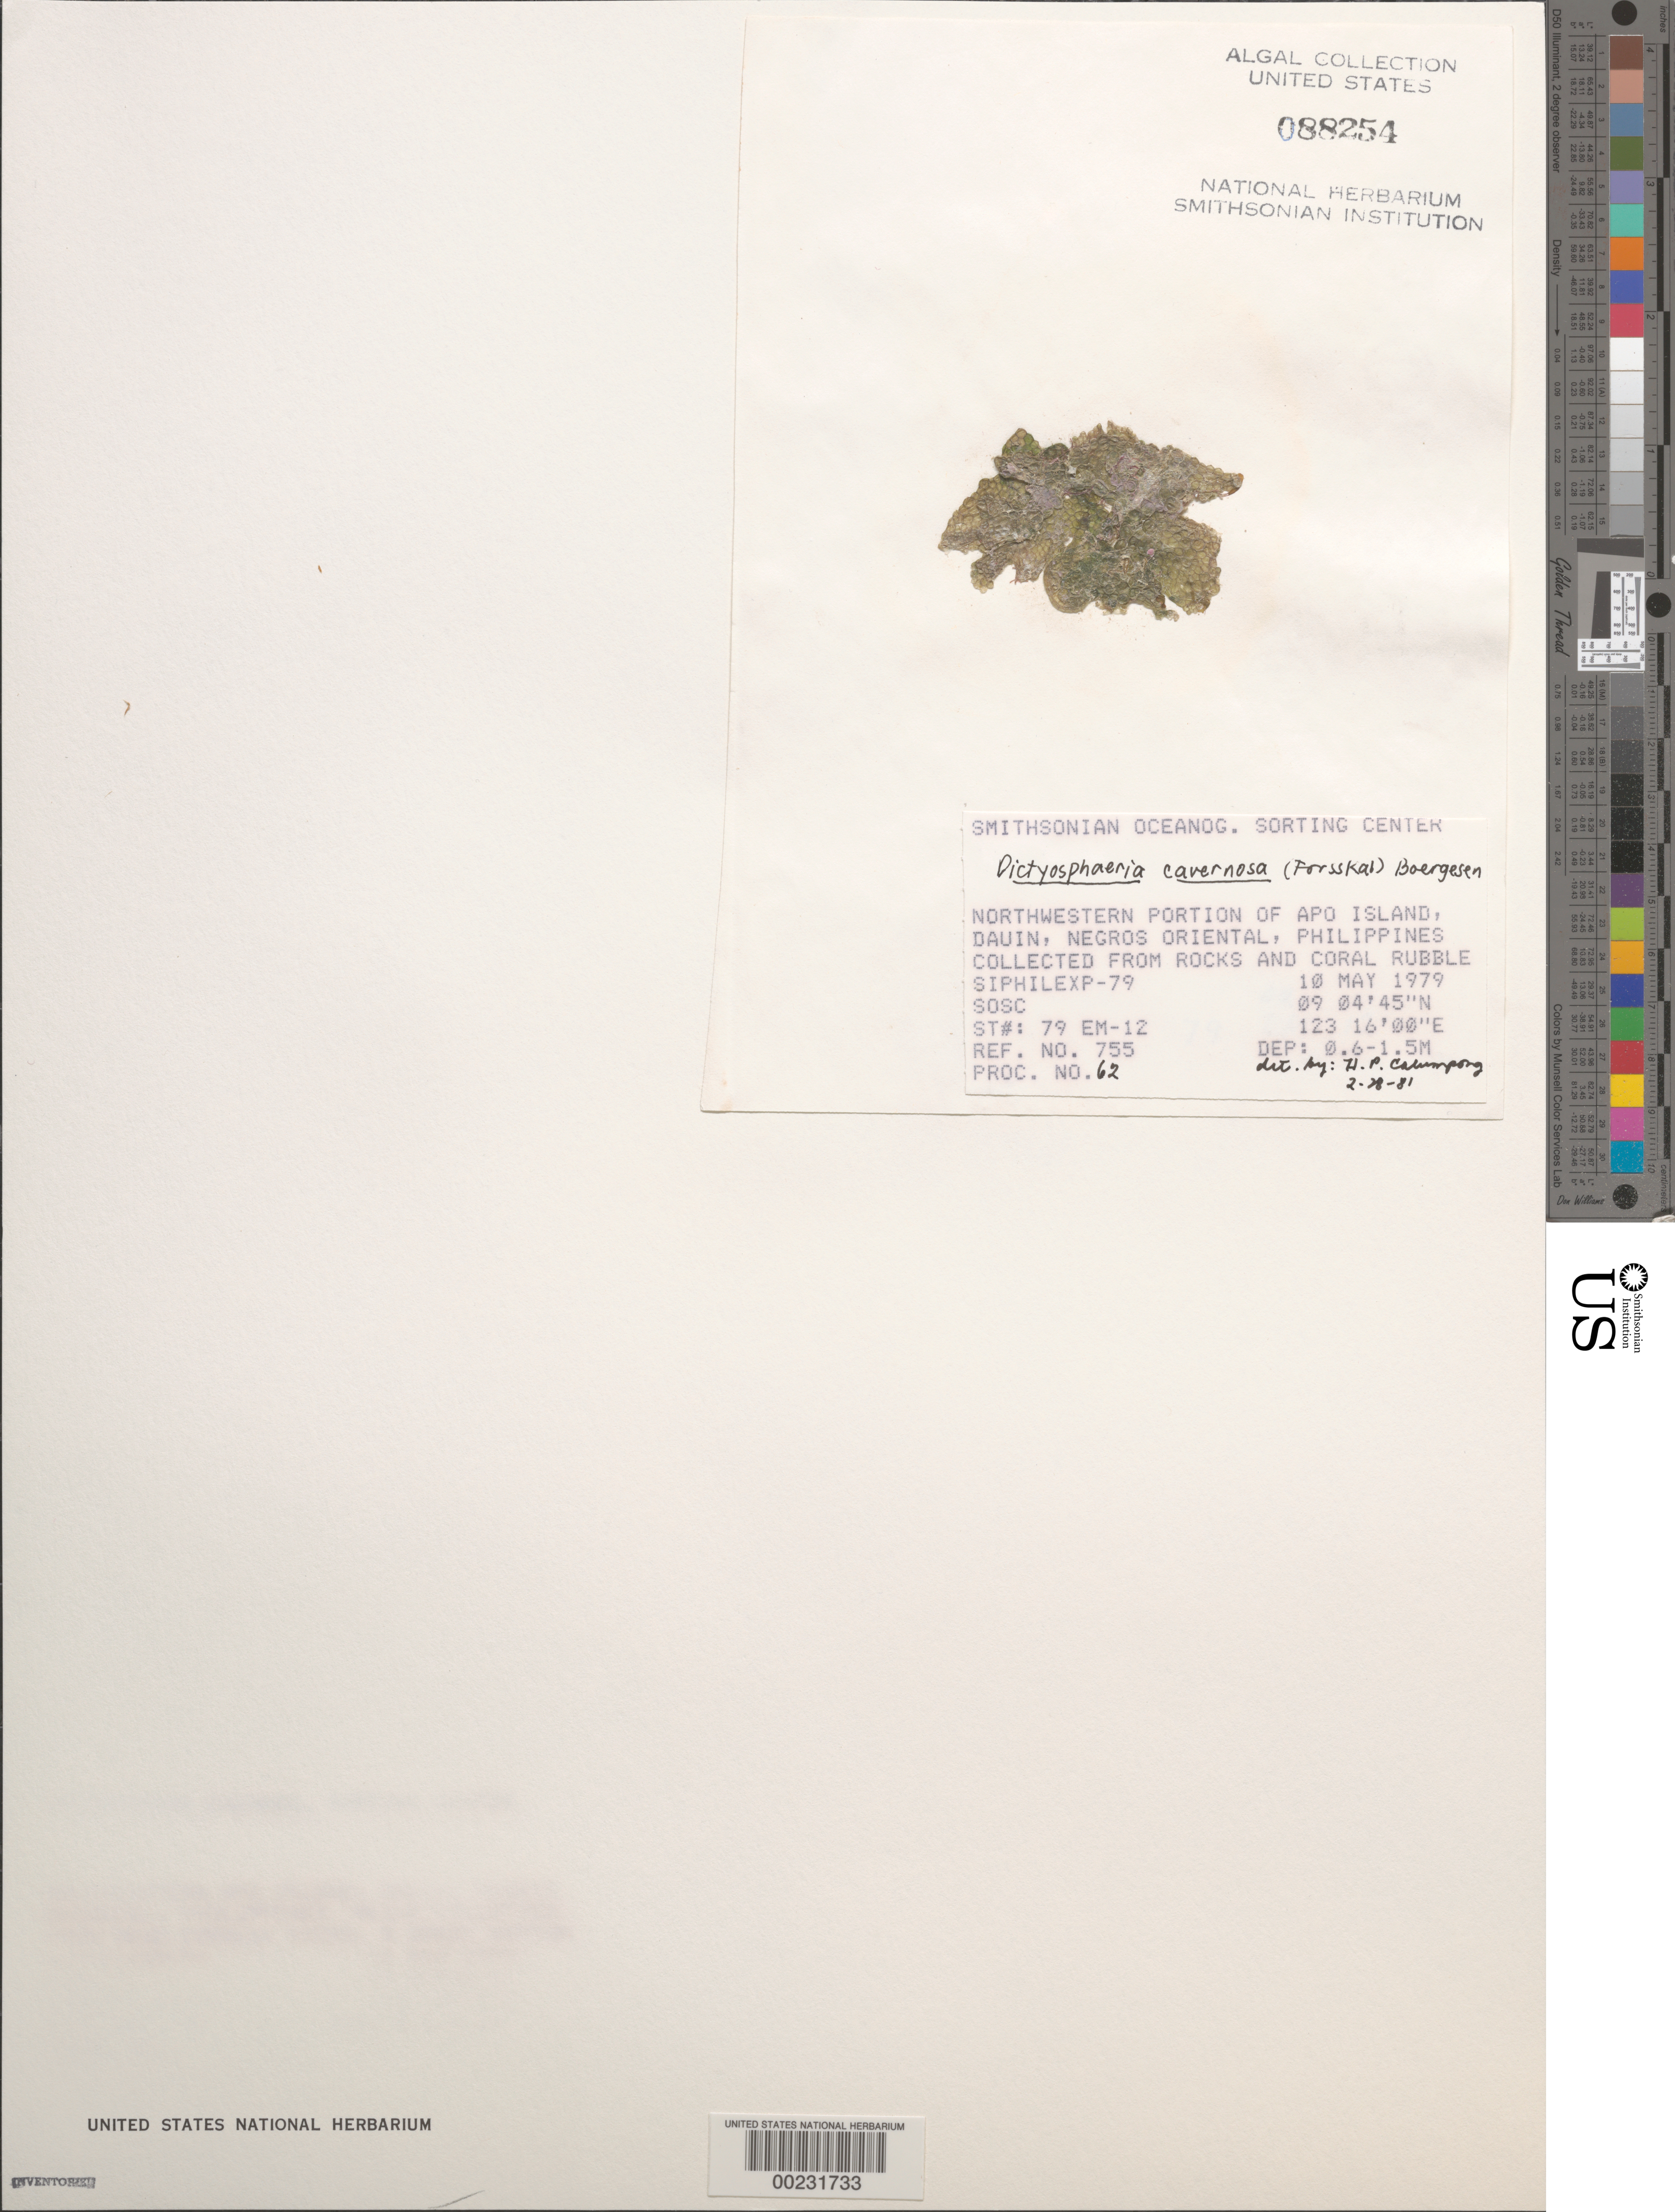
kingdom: Plantae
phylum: Chlorophyta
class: Ulvophyceae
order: Siphonocladales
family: Siphonocladaceae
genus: Dictyosphaeria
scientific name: Dictyosphaeria cavernosa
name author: (Forssk.) Børgesen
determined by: Calumpong, H. P.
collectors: SOSC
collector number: Station 79 Em-12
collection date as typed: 10 May 1979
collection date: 1979-05-10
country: Philippines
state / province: Central Visayas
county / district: Negros Oriental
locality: Apo island, dauin, negros oriental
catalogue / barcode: US 88254